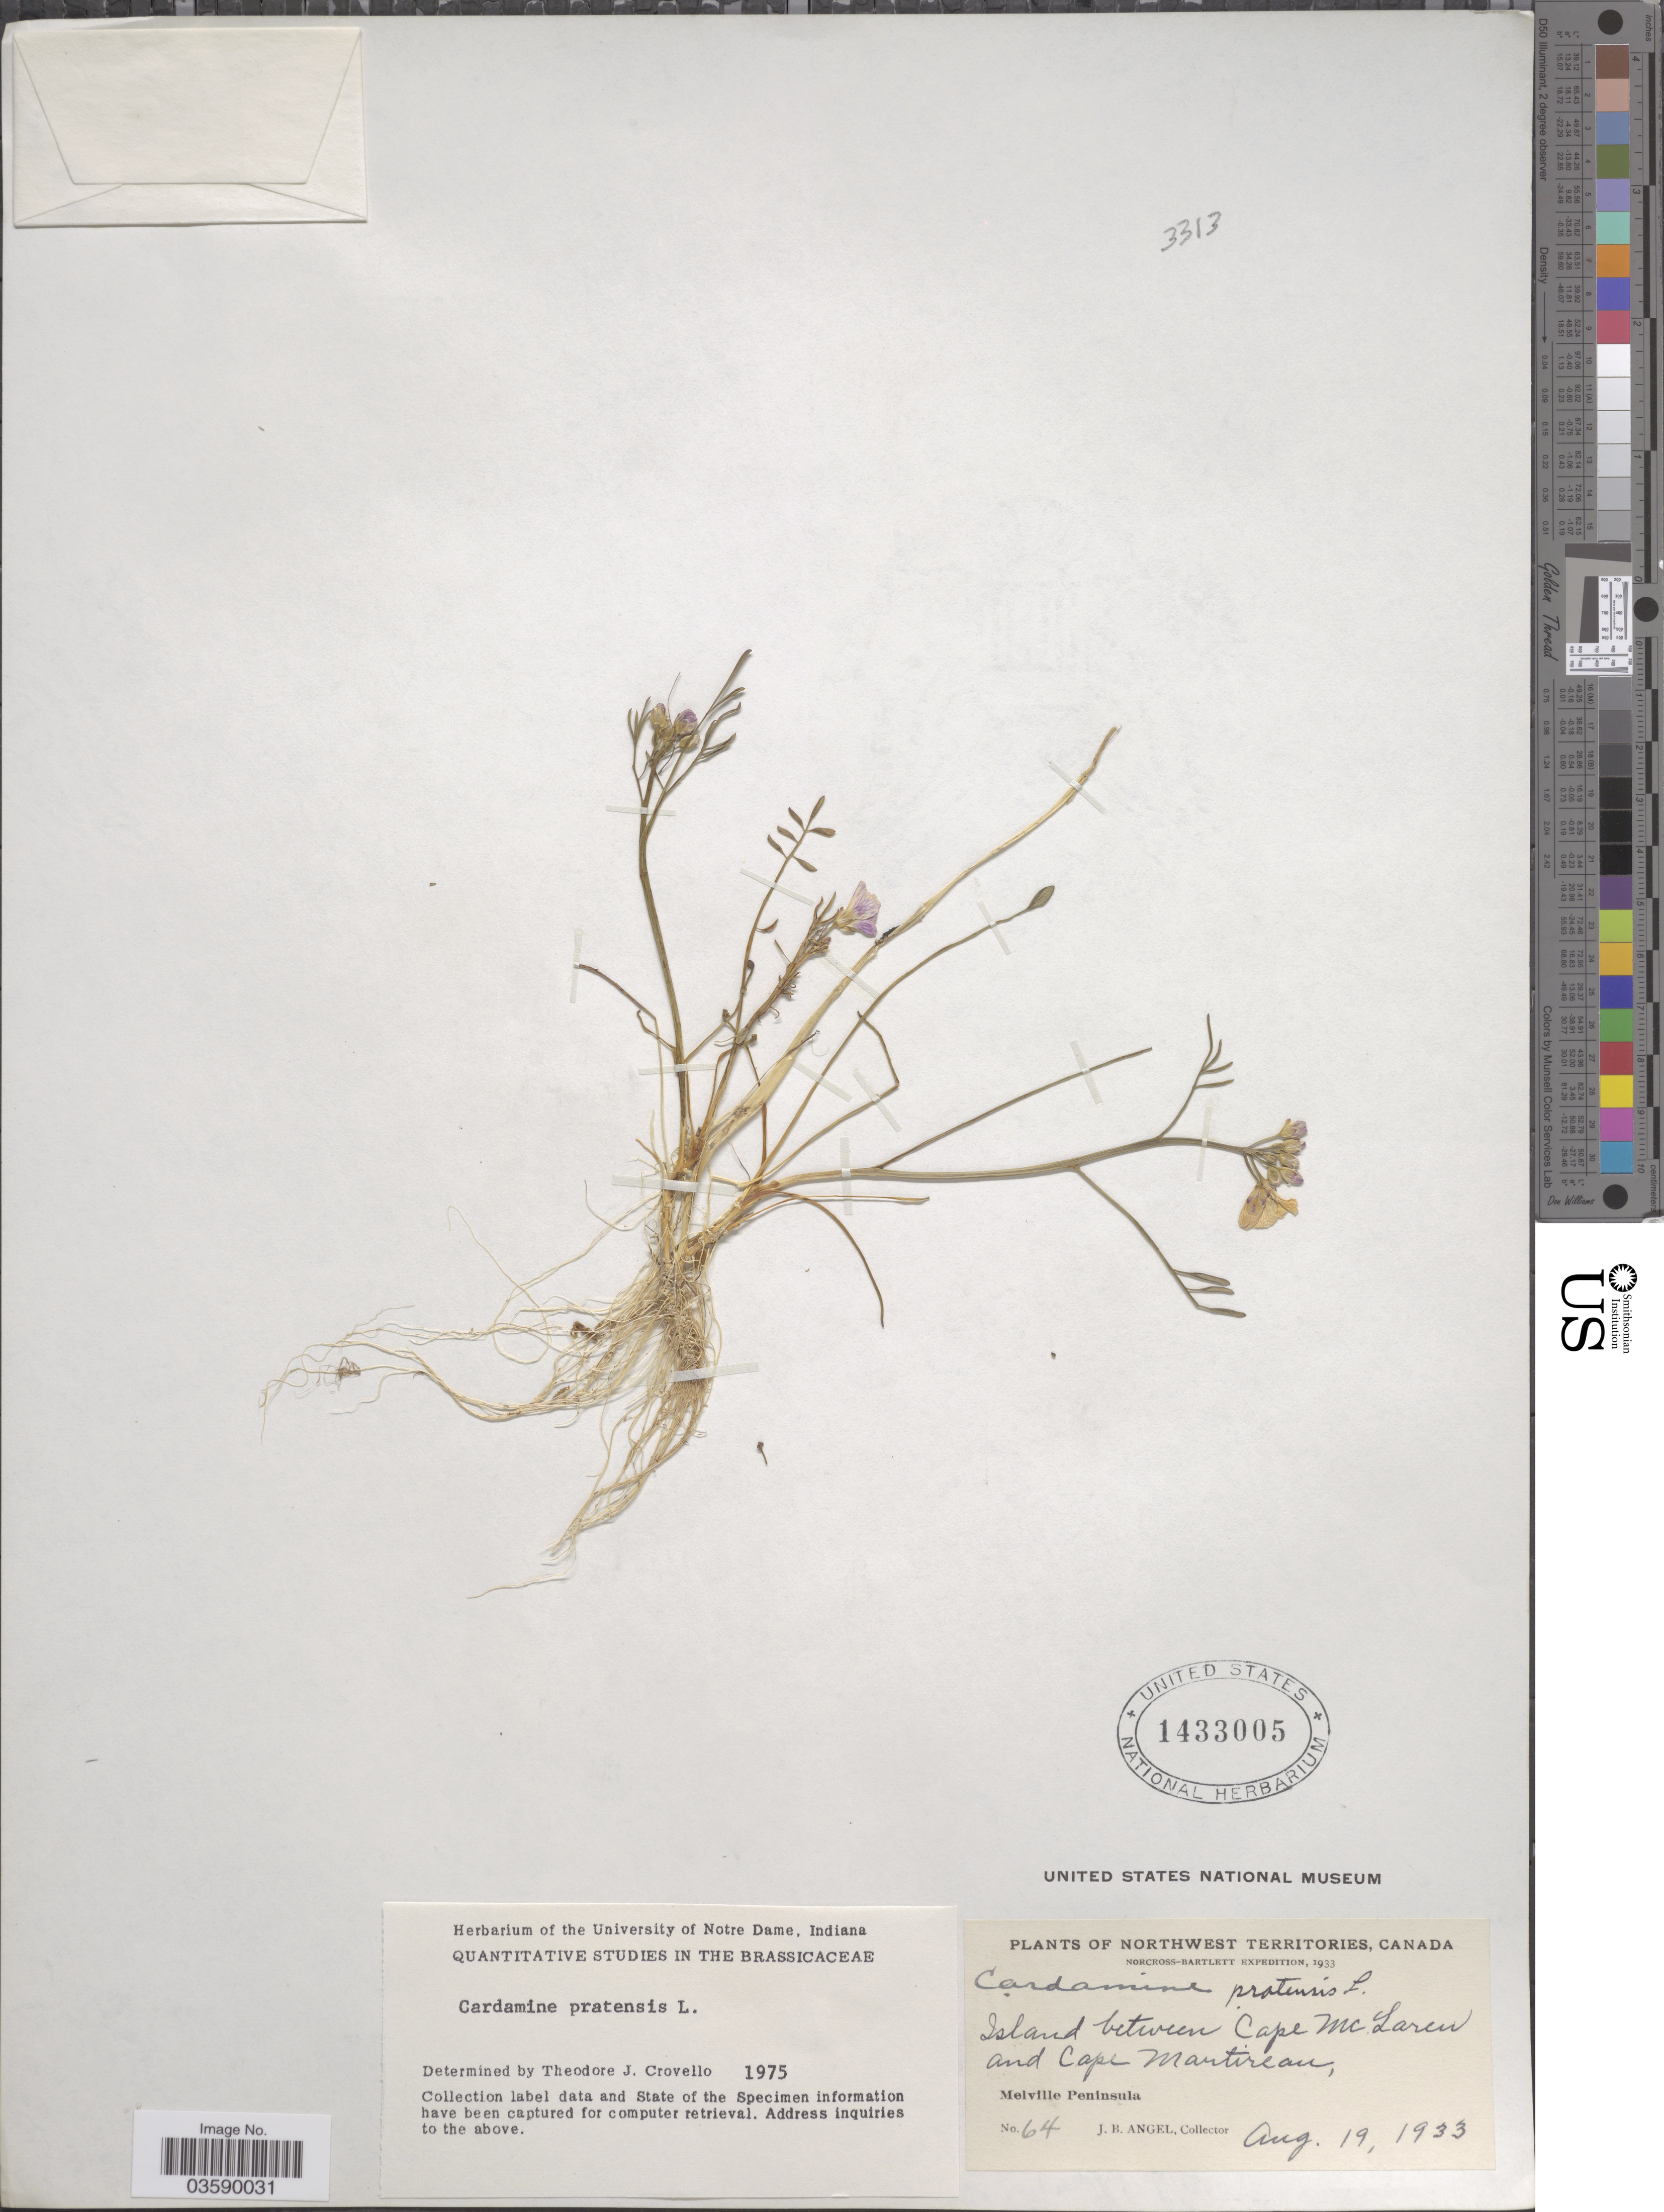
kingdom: Plantae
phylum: Tracheophyta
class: Magnoliopsida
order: Brassicales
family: Brassicaceae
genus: Cardamine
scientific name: Cardamine pratensis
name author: L.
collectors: J. Angel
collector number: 64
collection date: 1933-08-19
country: Canada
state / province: Northwest Territories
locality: Island between Cape McLaren and Cape Martirean. Melville Peninsula.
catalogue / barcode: US 1433005